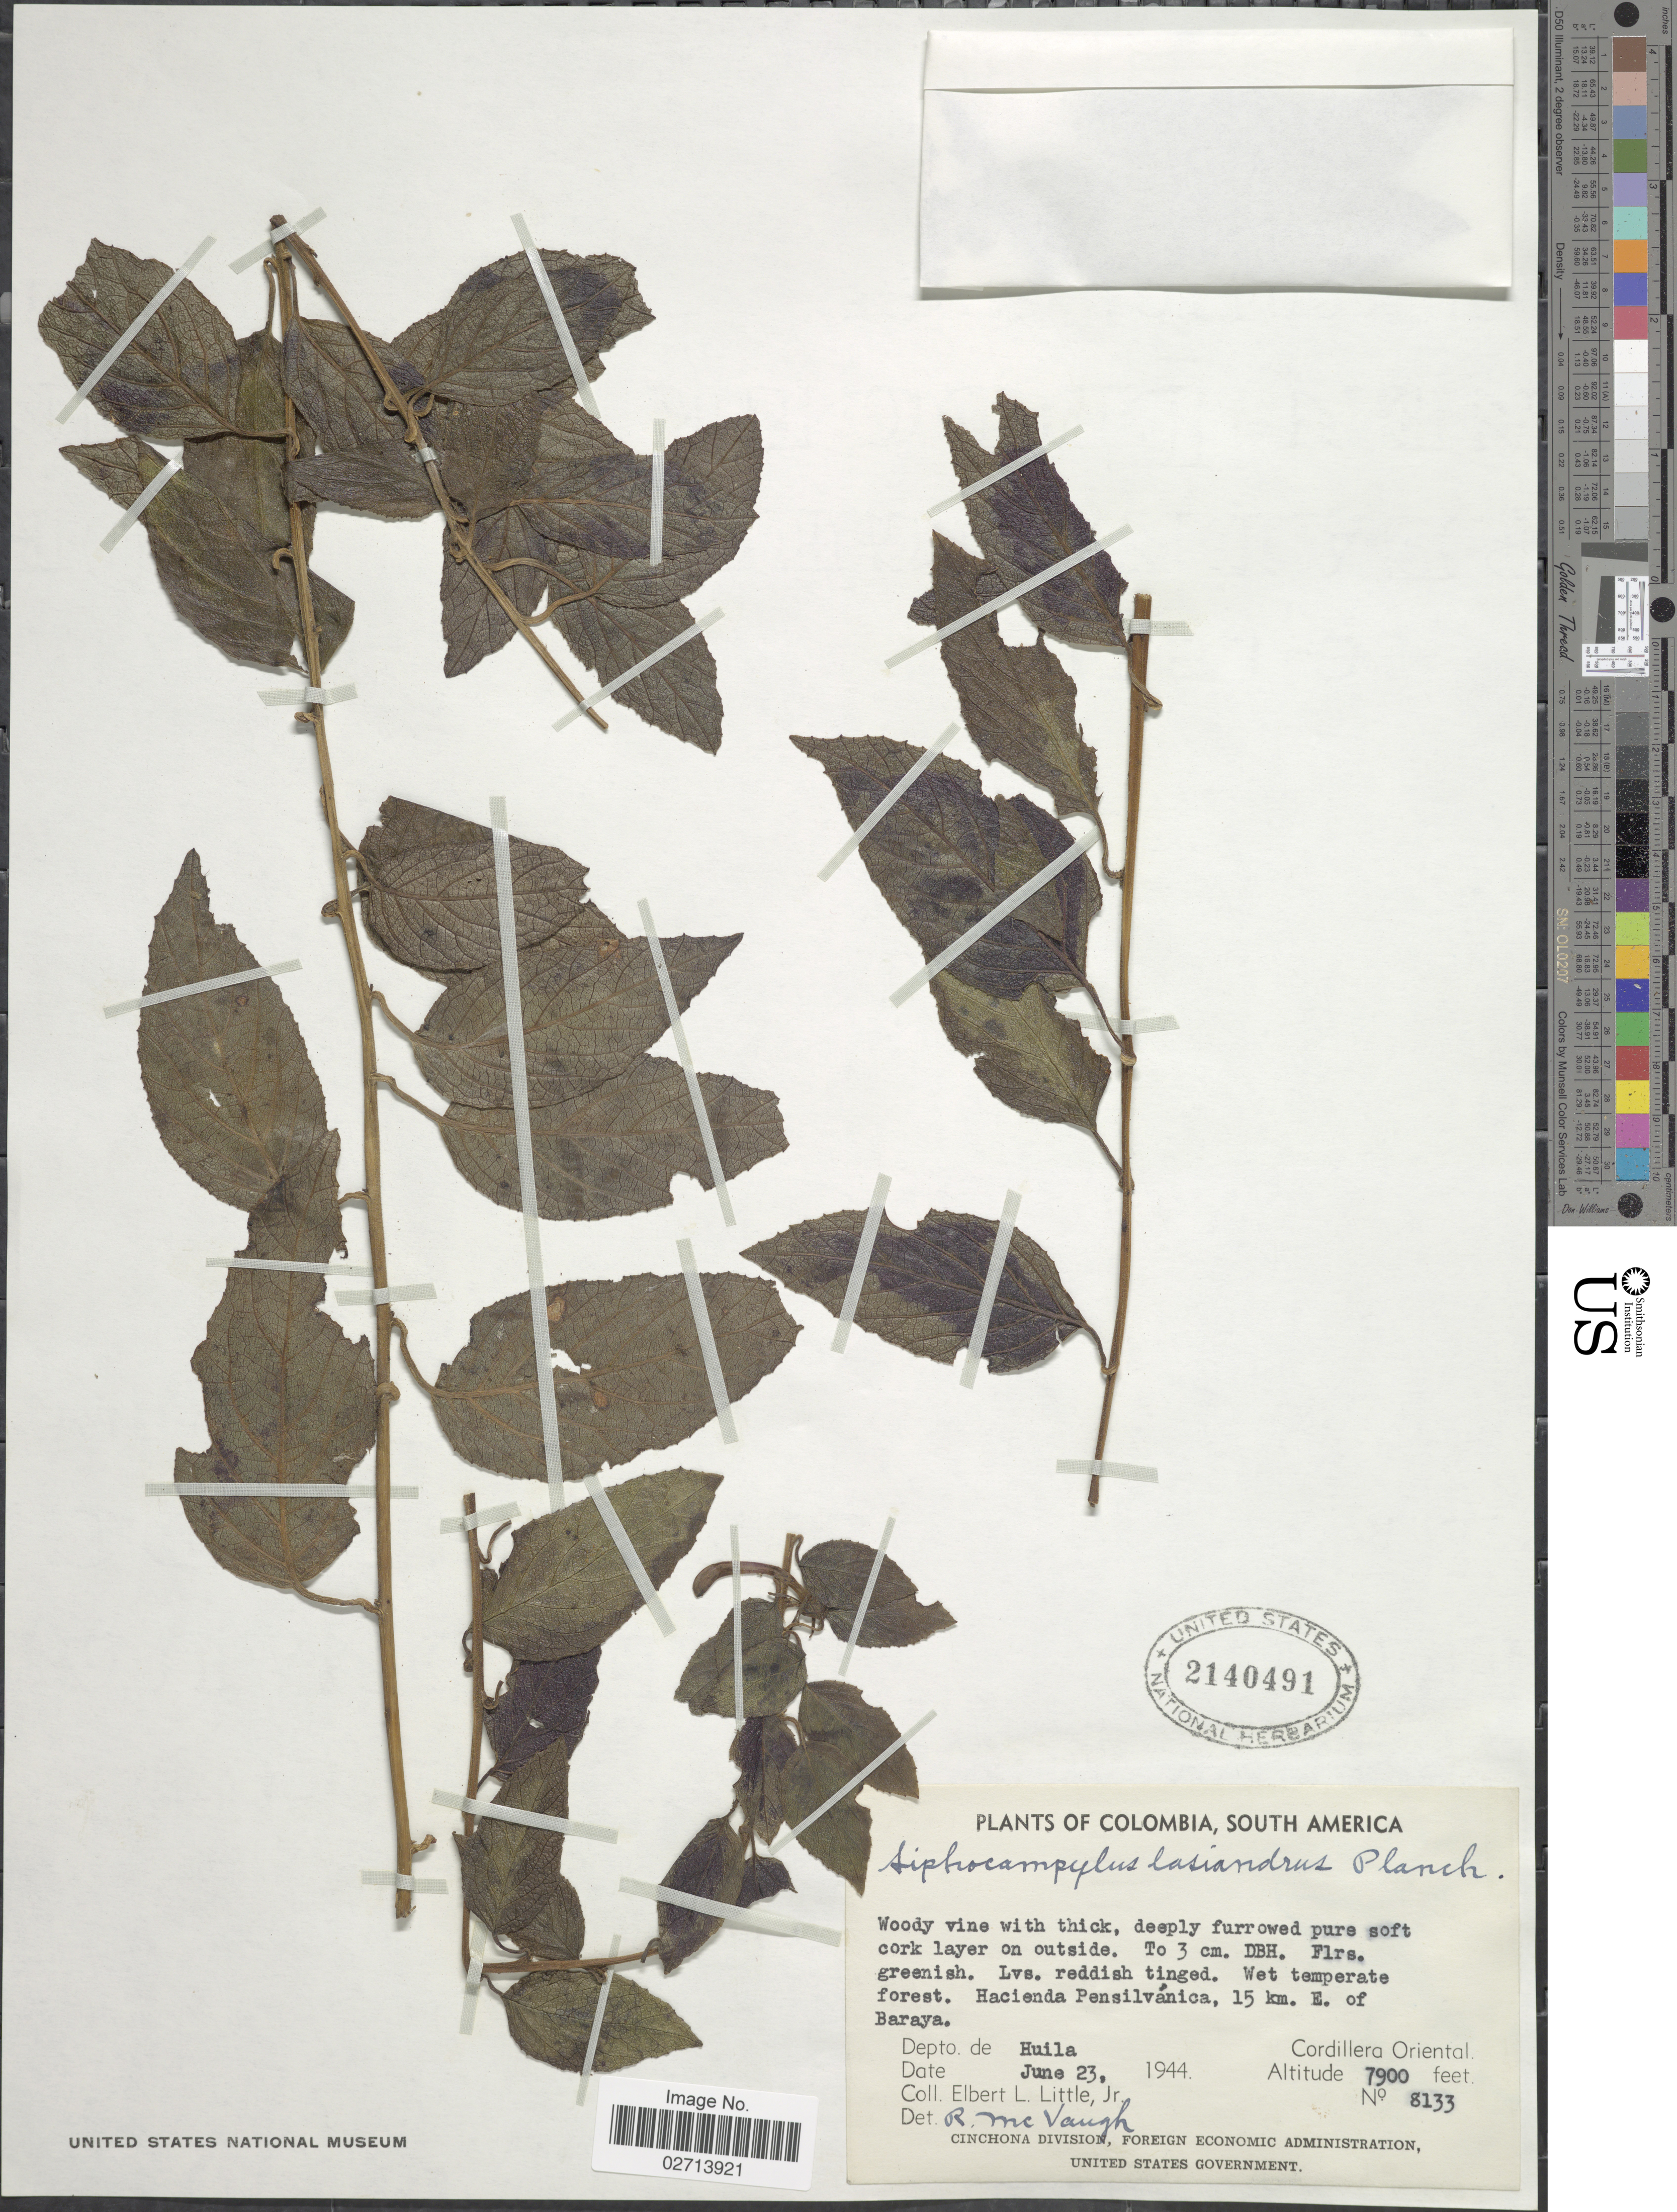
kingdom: Plantae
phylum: Tracheophyta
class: Magnoliopsida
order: Asterales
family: Campanulaceae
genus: Siphocampylus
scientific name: Siphocampylus lasiandrus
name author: Planch.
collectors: E. L. Little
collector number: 8133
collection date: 1944-06-23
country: Colombia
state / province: Huila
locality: Hacienda Pensilvánica, 15 km. E. of Baraya. Depto. de Huila. Cordillera Oriental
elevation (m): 2408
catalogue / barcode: US 2140491